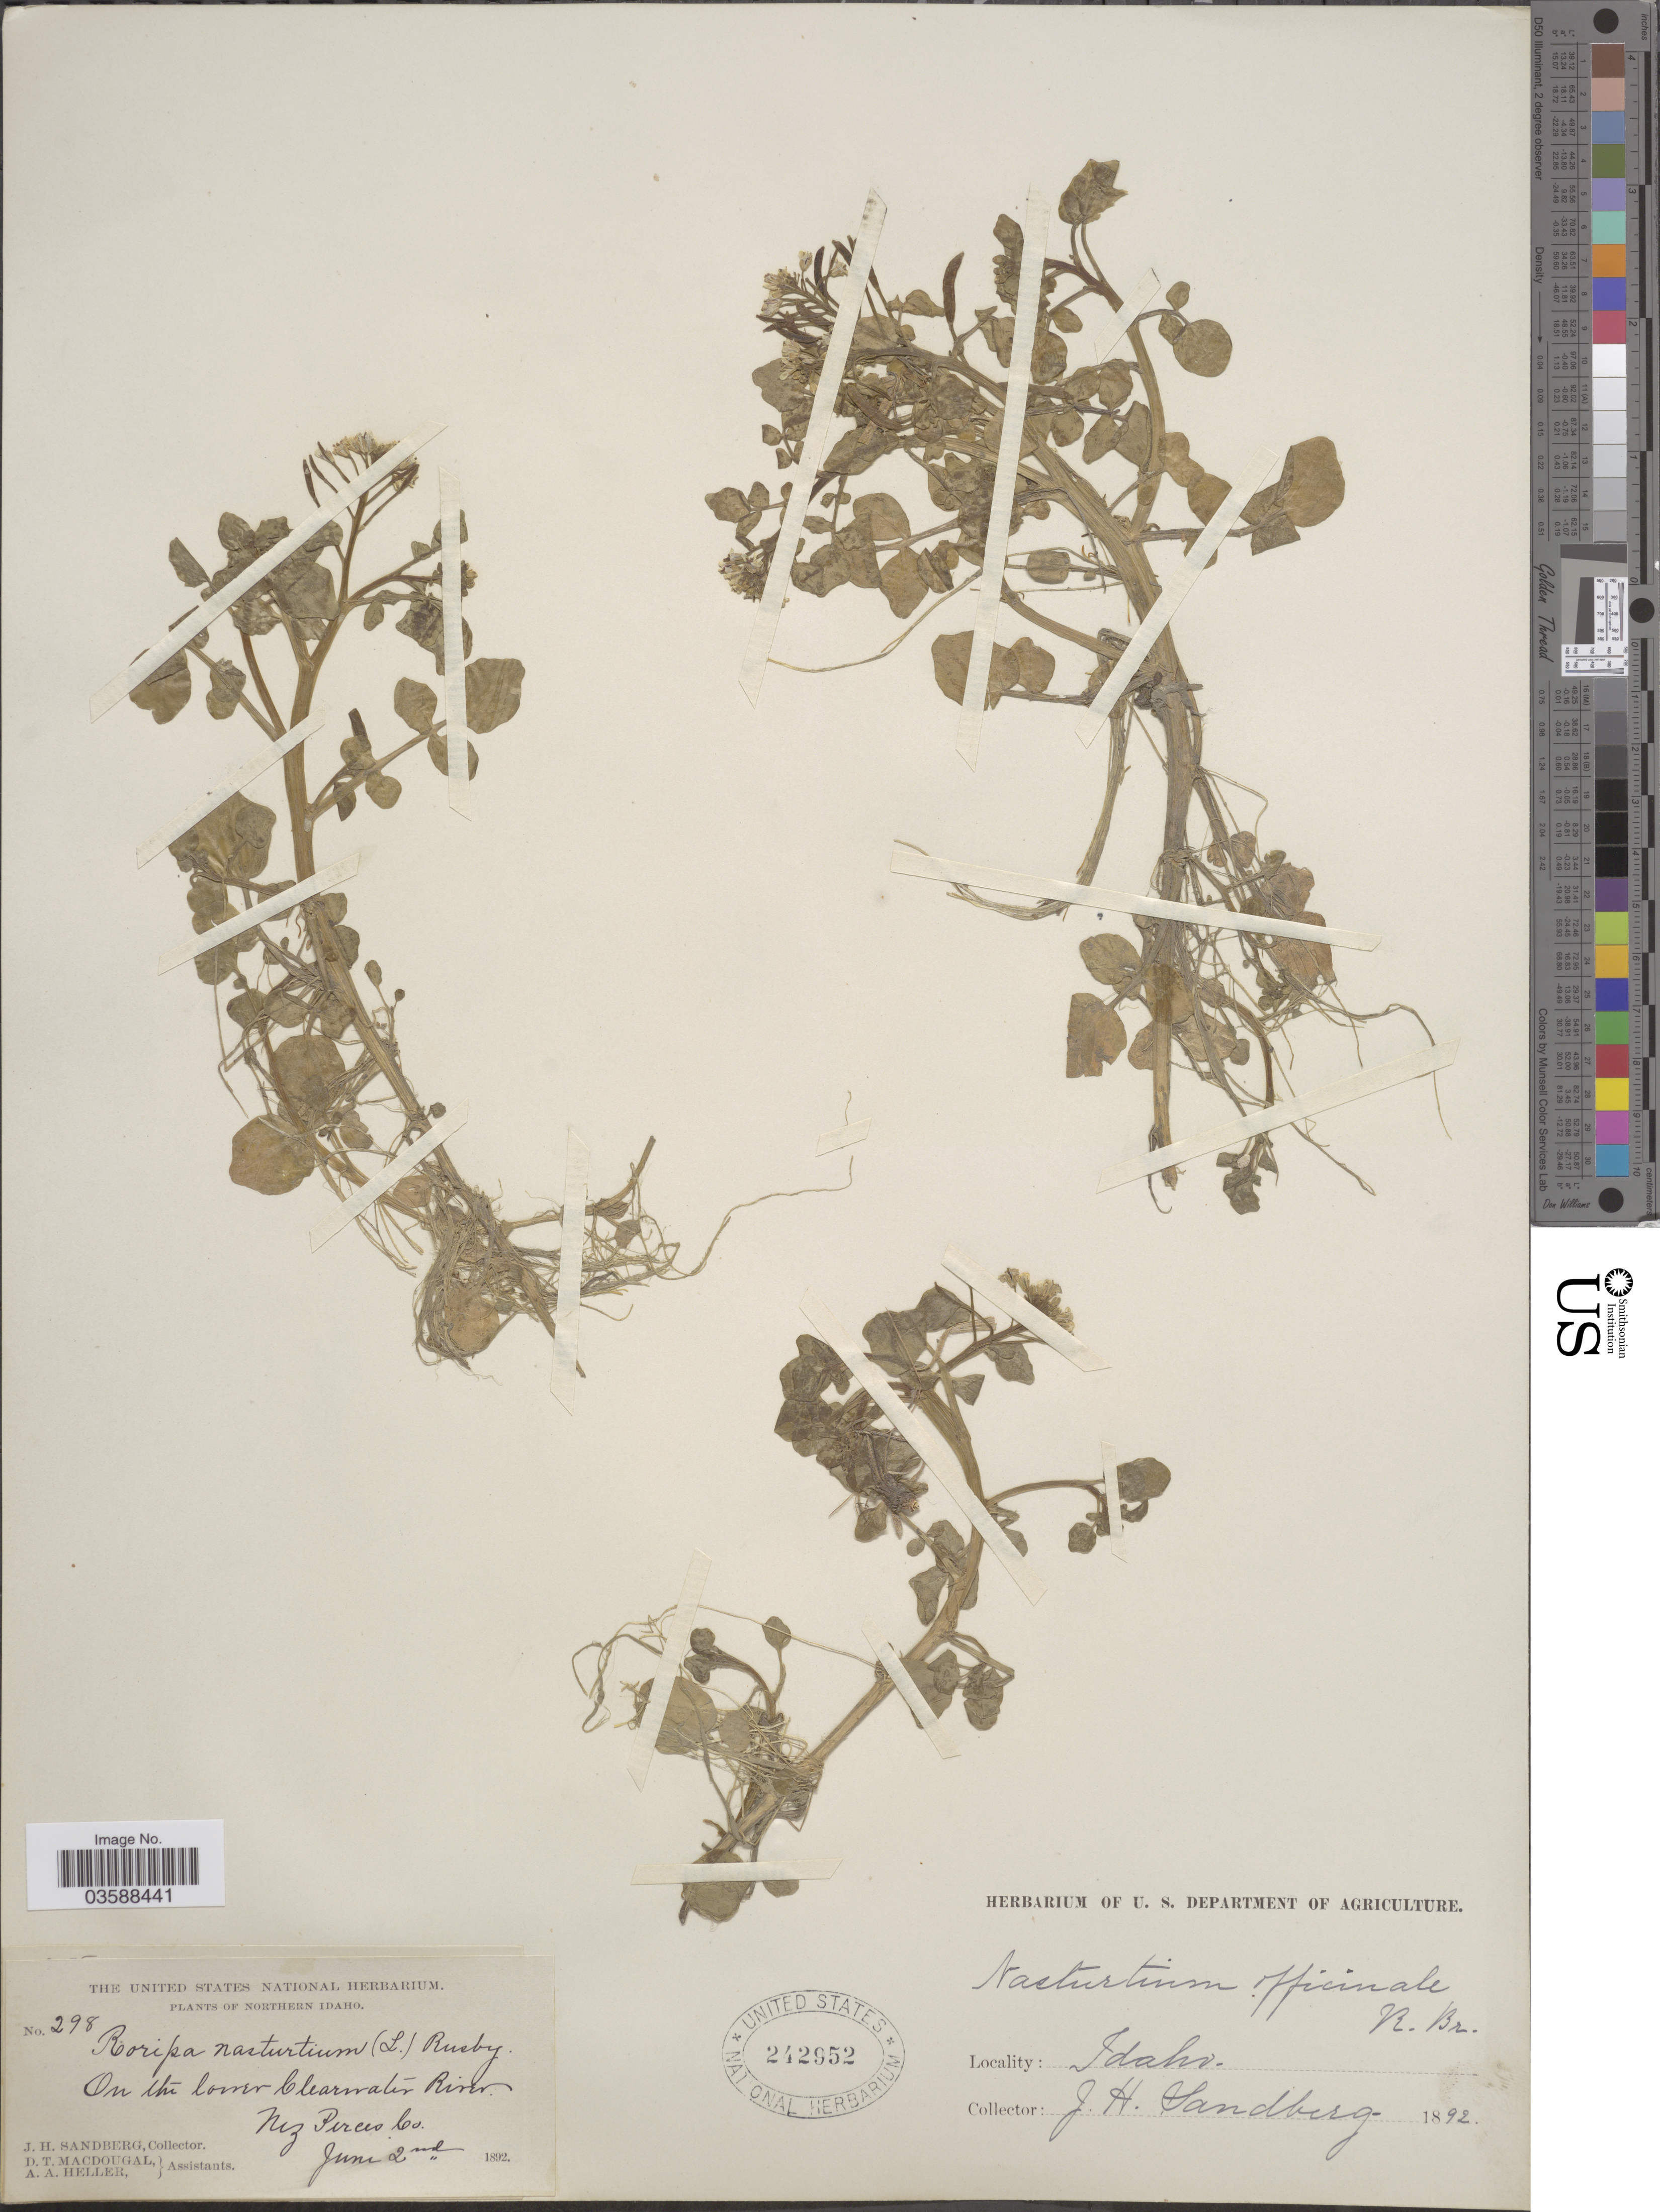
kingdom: Plantae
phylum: Tracheophyta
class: Magnoliopsida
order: Brassicales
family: Brassicaceae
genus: Nasturtium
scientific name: Nasturtium officinale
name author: R. Br.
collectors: J. H. Sandberg, D. T. MacDougal & A. A. Heller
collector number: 298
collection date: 1892-06-02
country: United States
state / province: Idaho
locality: Northern Idaho. On the lower Clearwater River, Nez Perces Co.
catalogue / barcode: US 242952